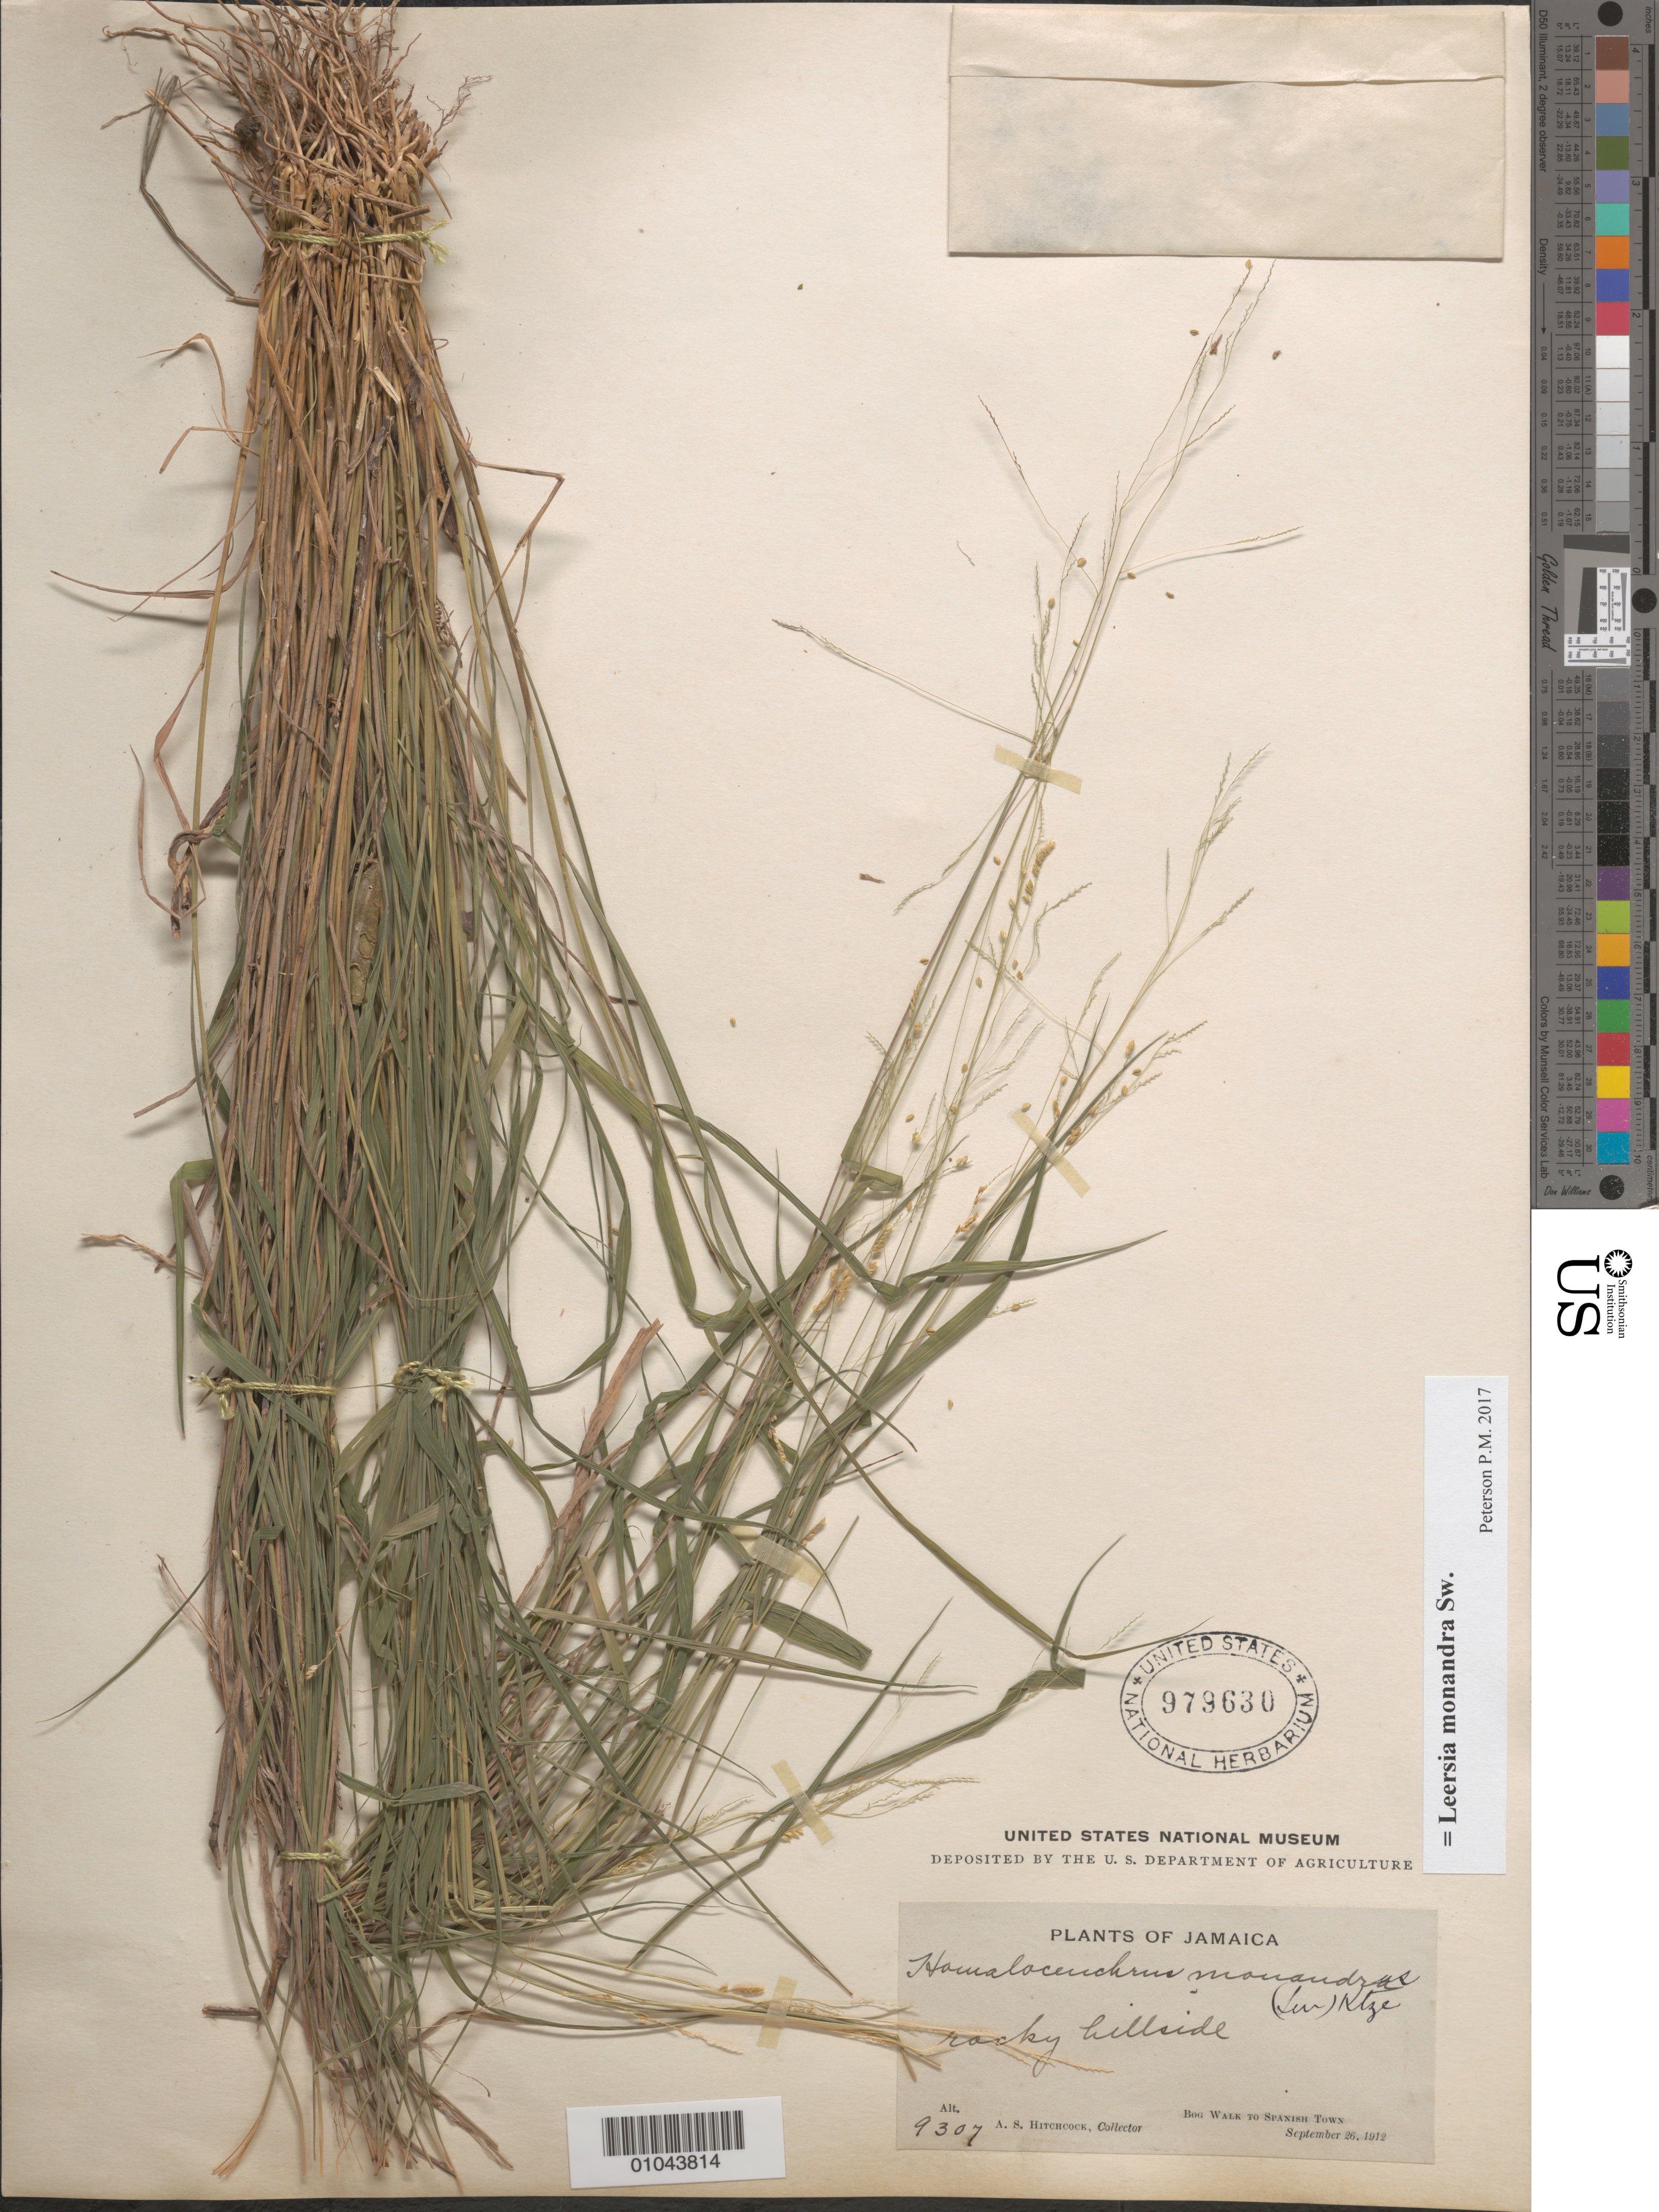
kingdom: Plantae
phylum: Tracheophyta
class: Liliopsida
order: Poales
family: Poaceae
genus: Leersia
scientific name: Leersia monandra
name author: Sw.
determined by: Poaceae Reorganization Project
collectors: A. S. Hitchcock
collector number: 9307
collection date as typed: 26 Sep 1912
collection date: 1912-09-26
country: Jamaica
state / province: Saint Catherine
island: Jamaica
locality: Bog Walk to Spanish Town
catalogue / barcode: US 979630